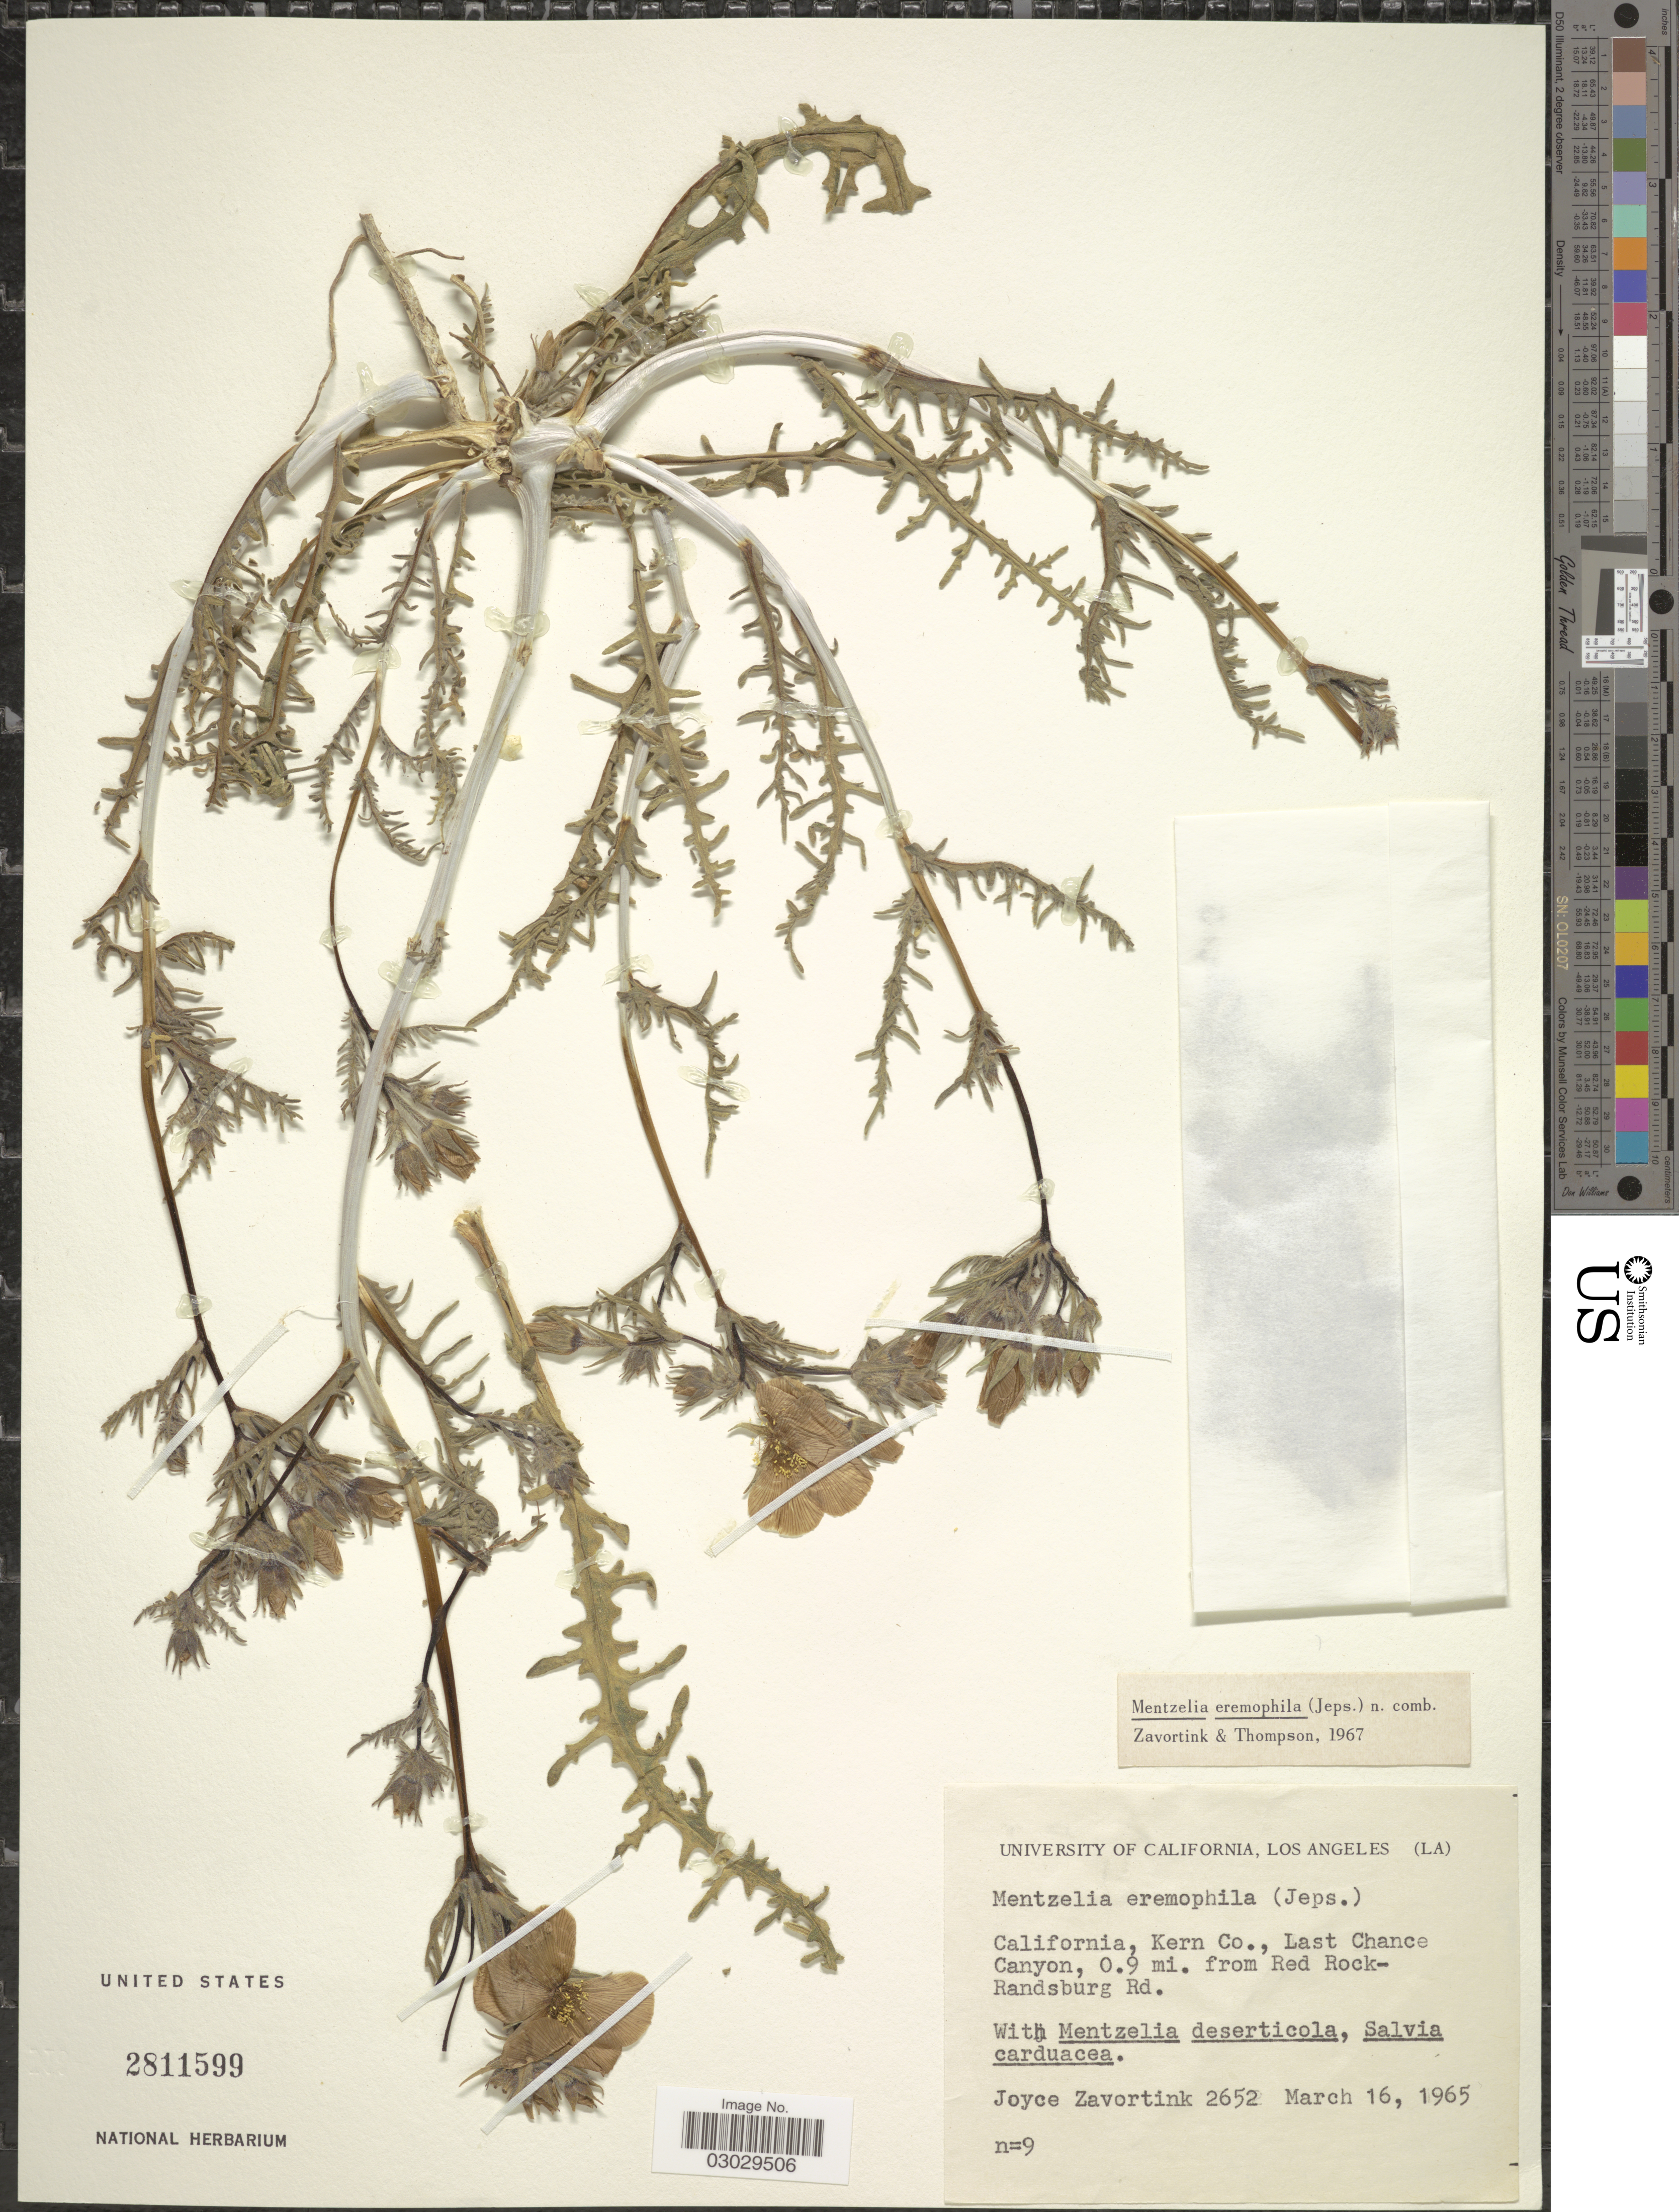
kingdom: Plantae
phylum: Tracheophyta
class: Magnoliopsida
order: Cornales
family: Loasaceae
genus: Mentzelia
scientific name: Mentzelia eremophila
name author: (Jeps.) H.J. Thomps. & J.E. Roberts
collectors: J. Zavortink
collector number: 2652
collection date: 1965-03-16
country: United States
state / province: California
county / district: Kern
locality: Kern Co., Last Chance Canyon, 0.9 mi. from Red Rock Rd.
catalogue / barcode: US 2811599